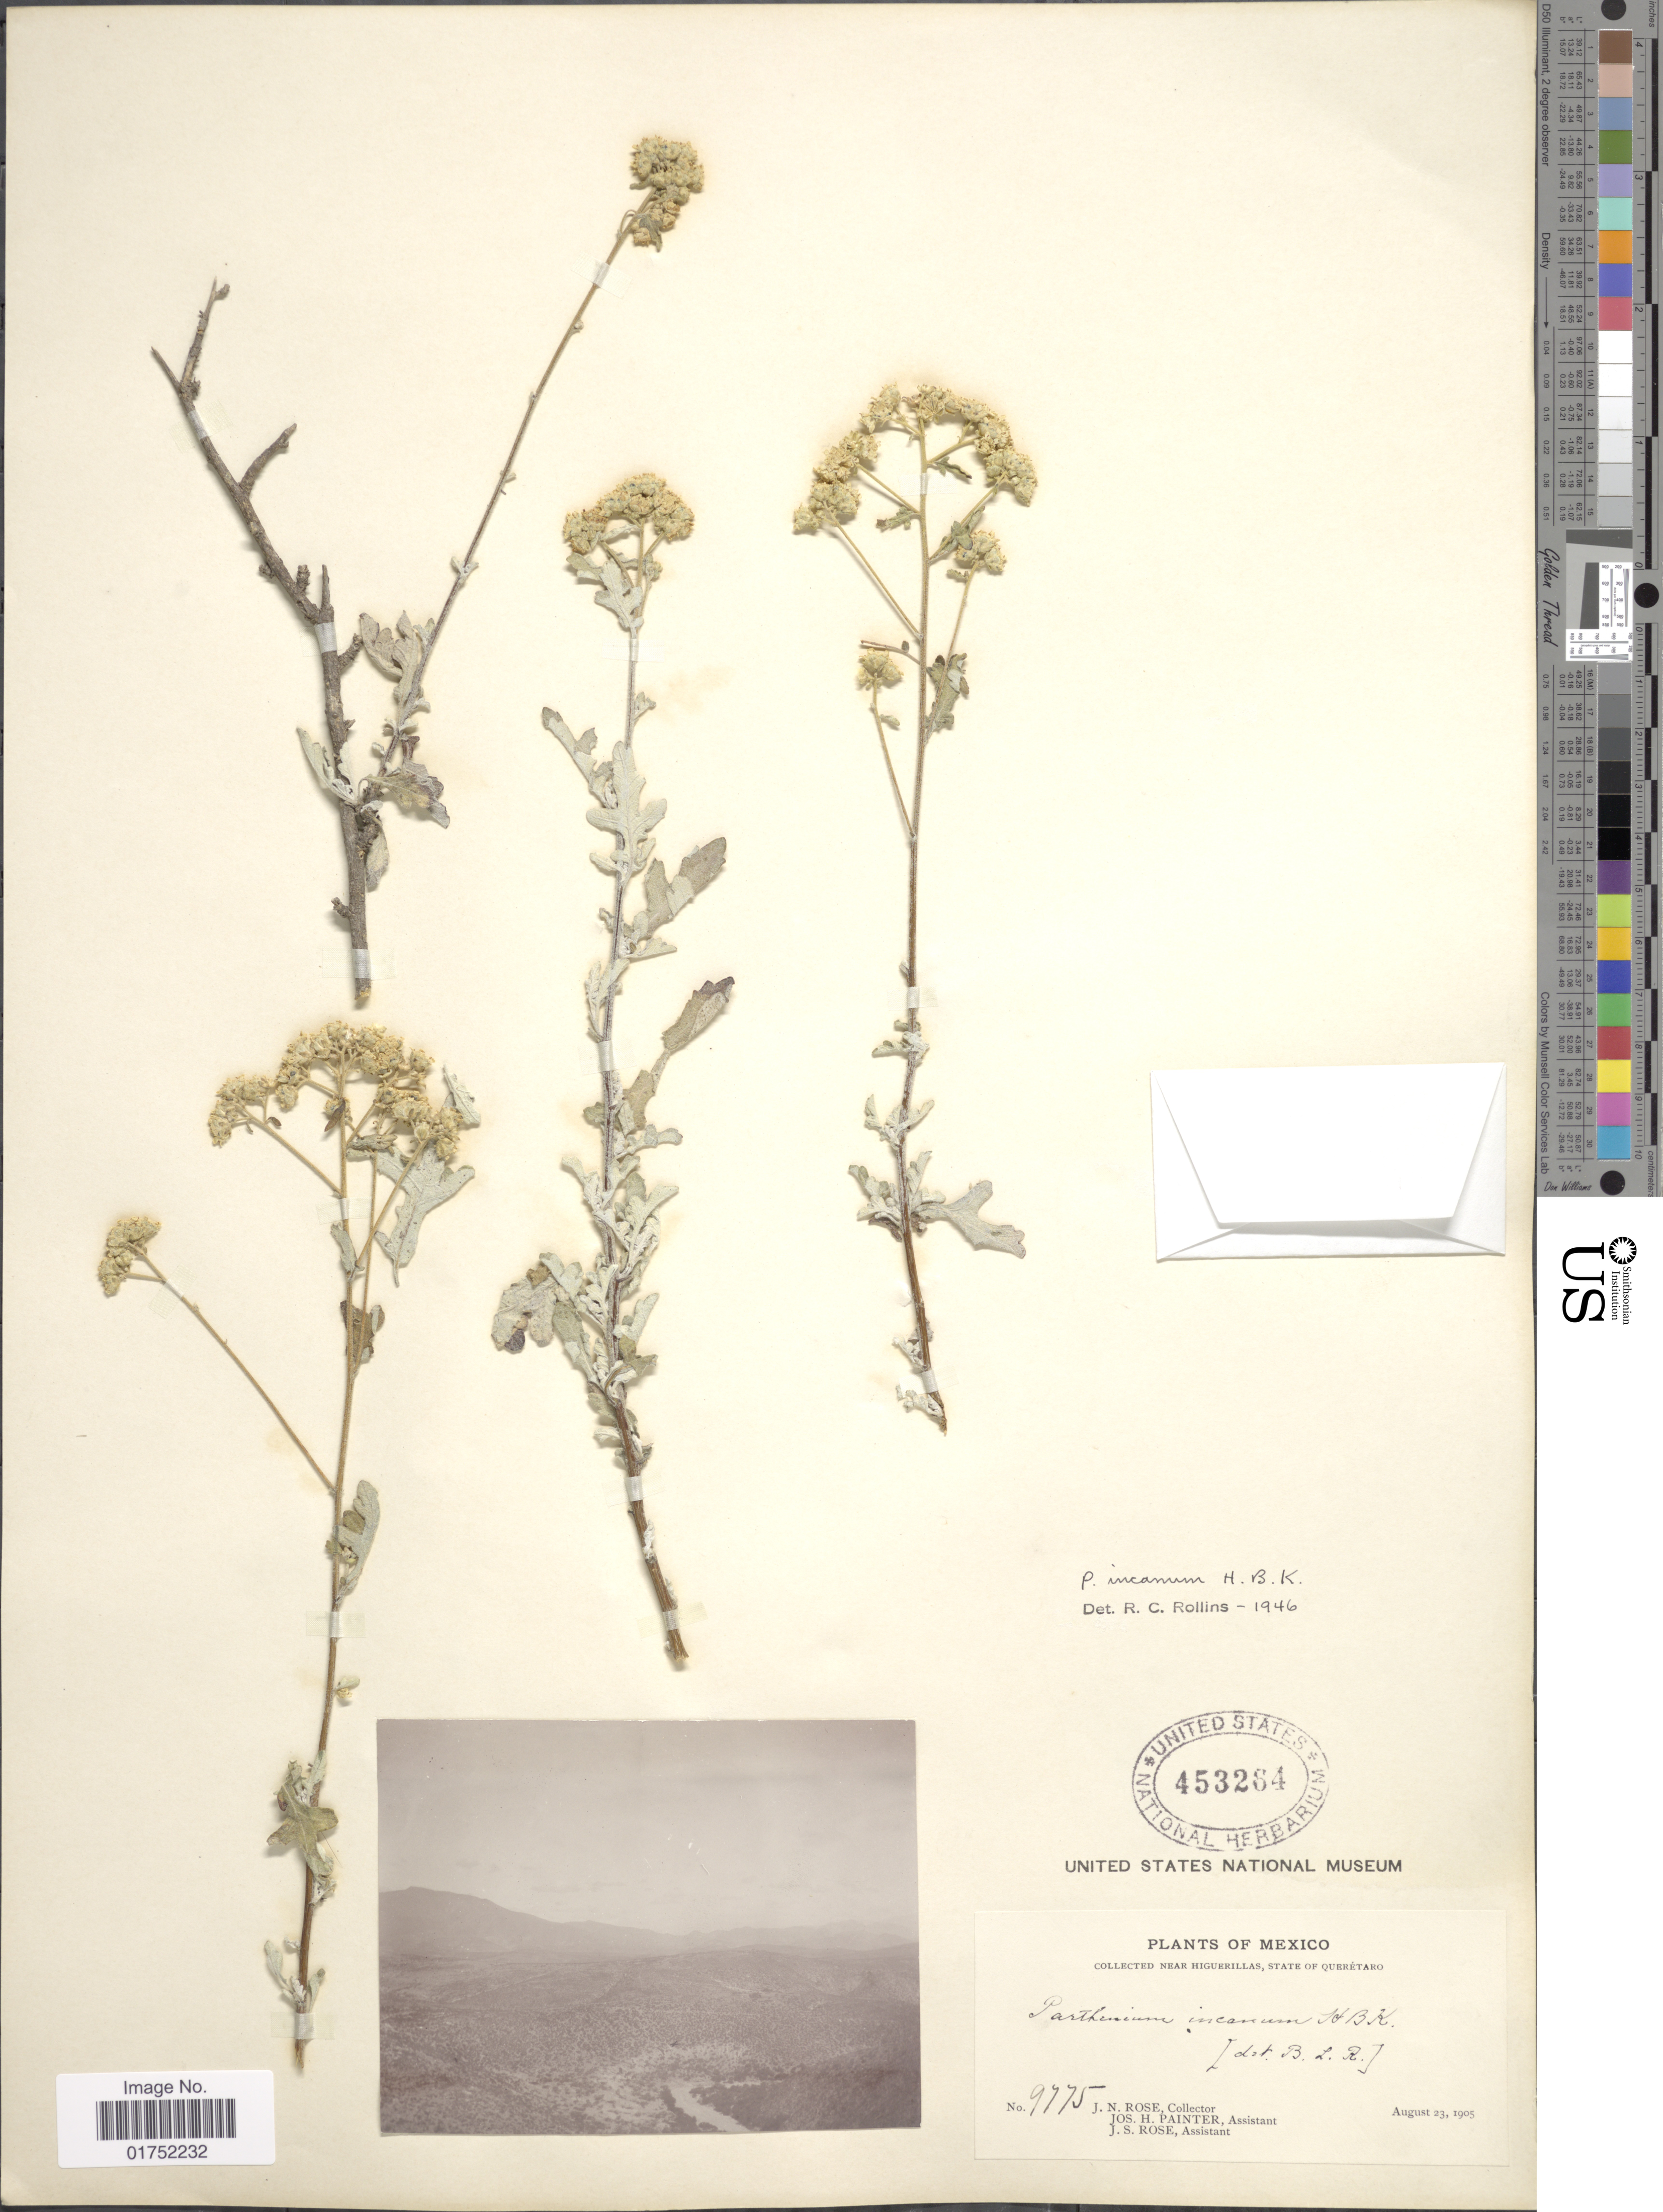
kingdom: Plantae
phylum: Tracheophyta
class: Magnoliopsida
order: Asterales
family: Asteraceae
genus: Parthenium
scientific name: Parthenium incanum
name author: Kunth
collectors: J. N. Rose, J. H. Painter & J. S. Rose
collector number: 9775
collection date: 1905-08-23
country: Mexico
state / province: Querétaro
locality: Near Higuerillas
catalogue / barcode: US 453264